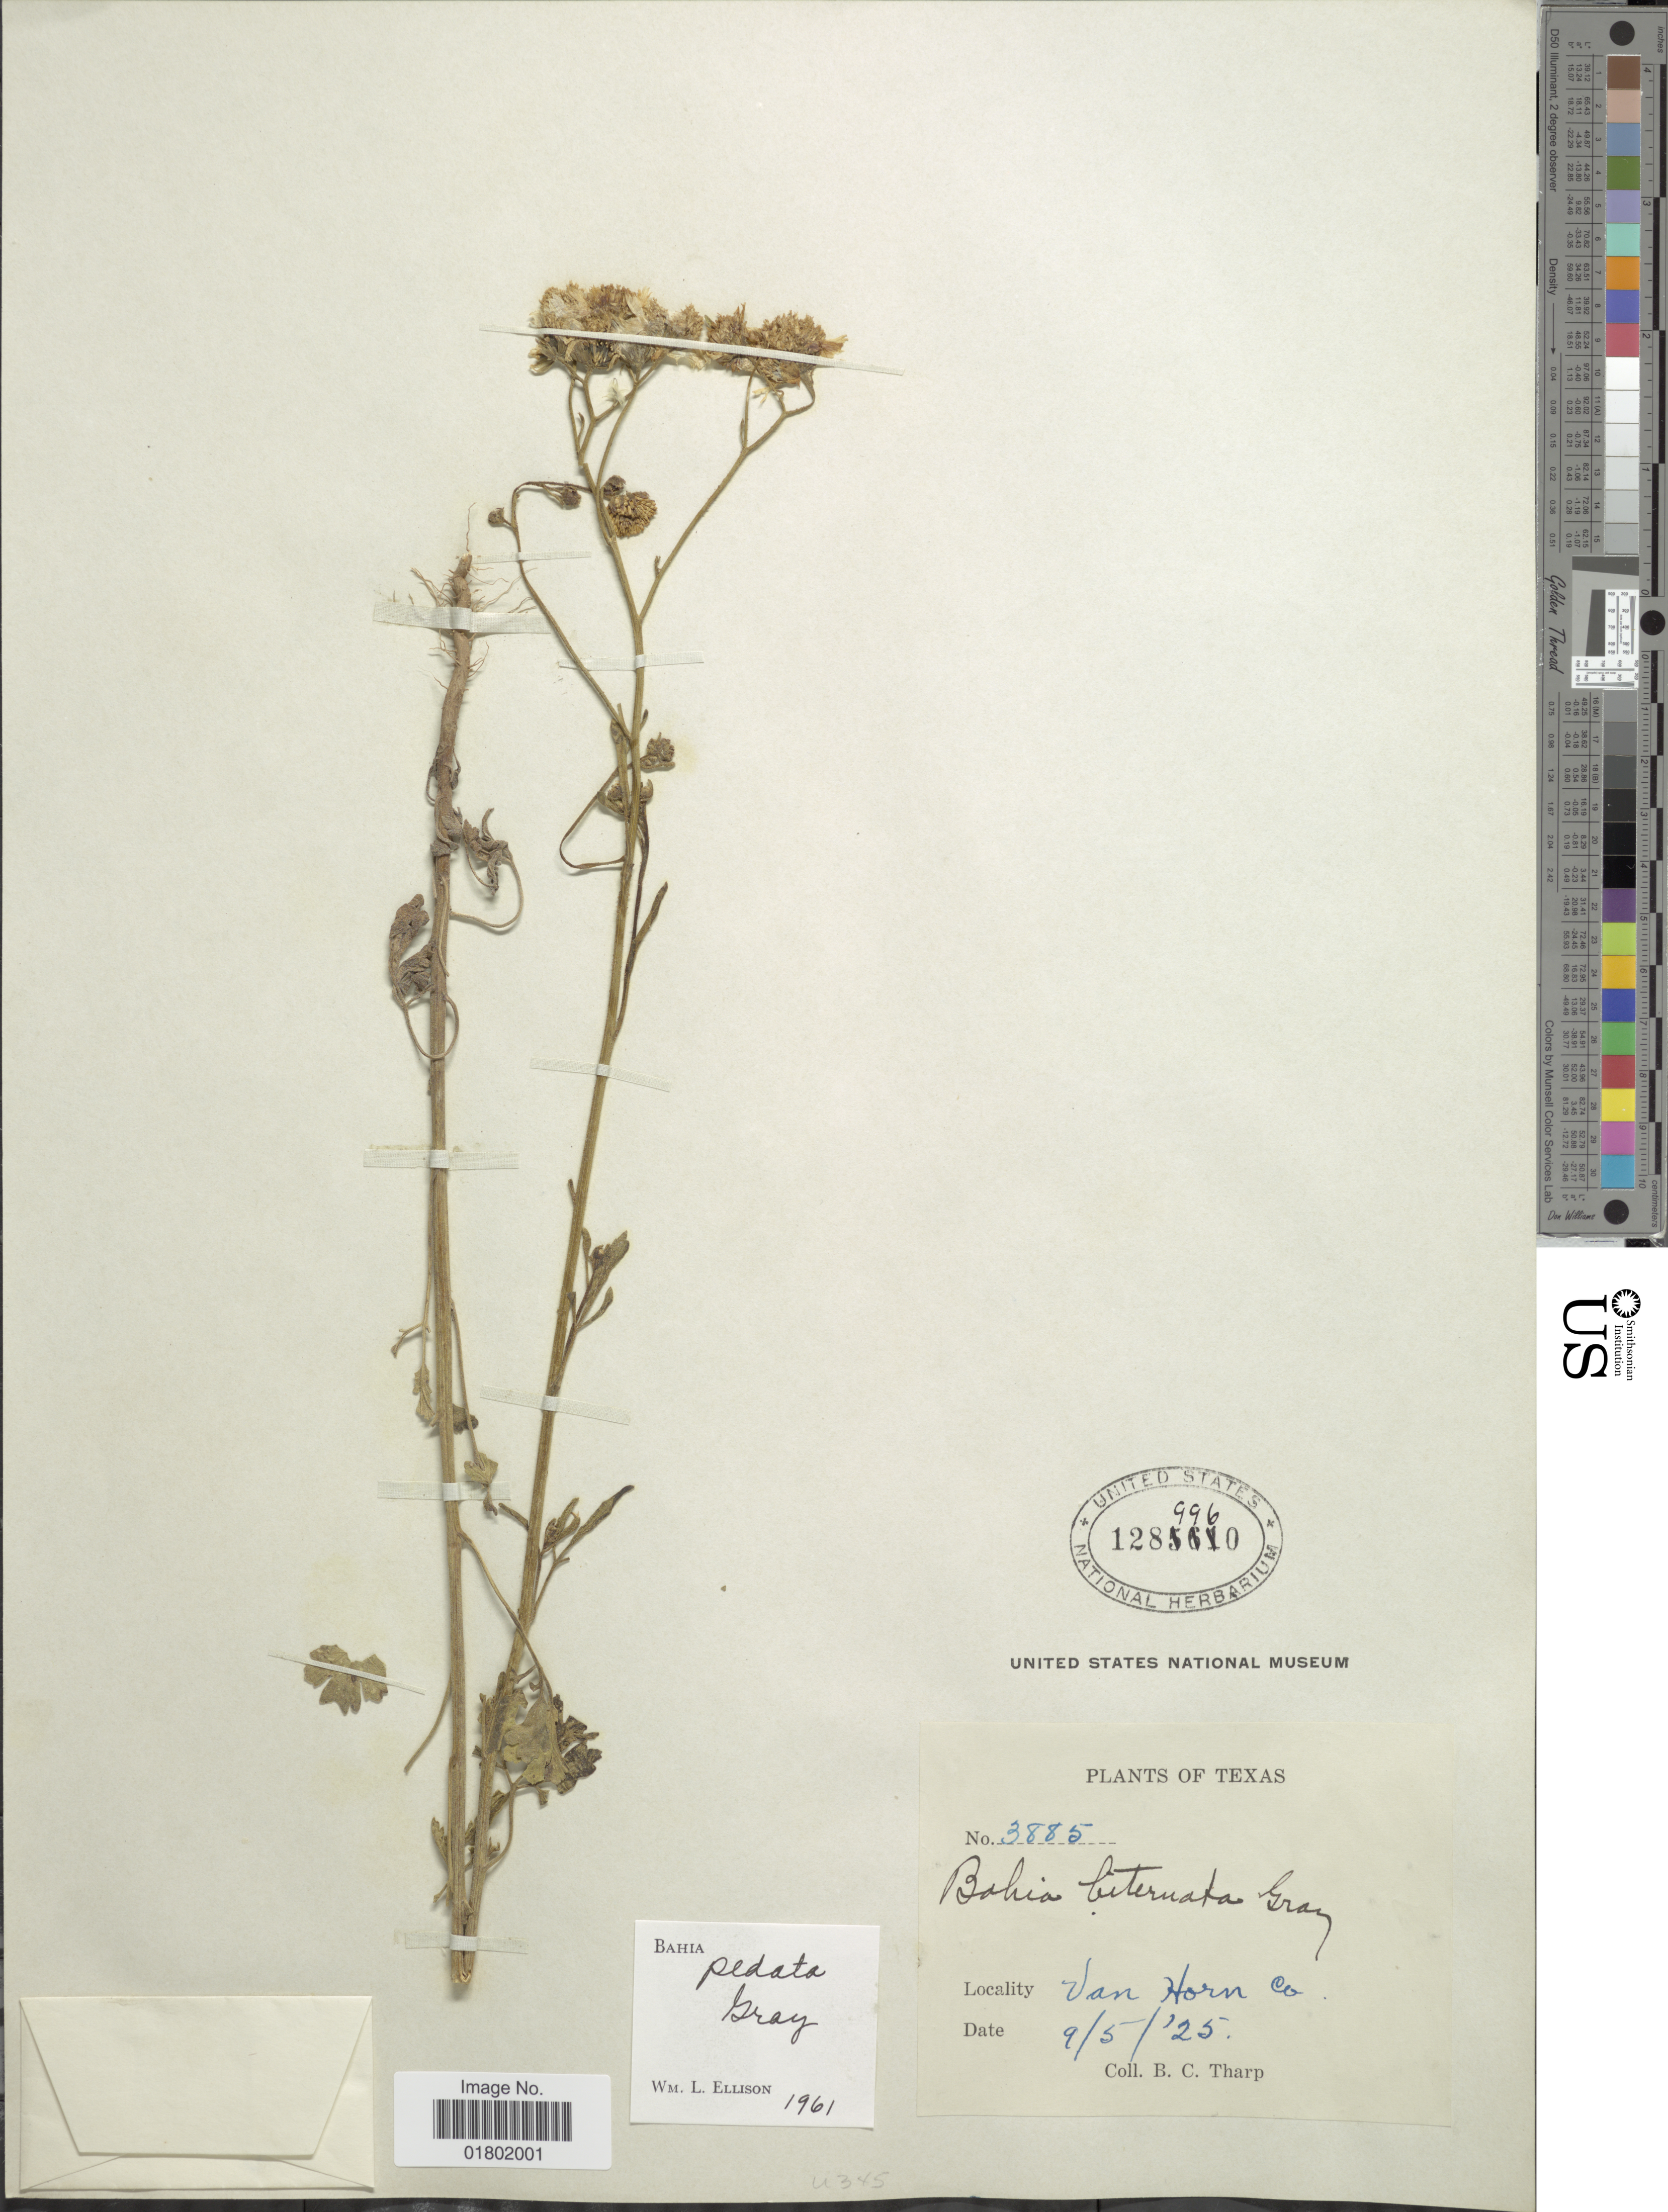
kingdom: Plantae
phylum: Tracheophyta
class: Magnoliopsida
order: Asterales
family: Asteraceae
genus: Bahia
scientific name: Bahia pedata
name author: A. Gray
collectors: B. C. Tharp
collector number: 3885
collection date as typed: Transcribed d/m/y: 5/9/25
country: United States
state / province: Texas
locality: Van Horn Co.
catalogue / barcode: US 1289960